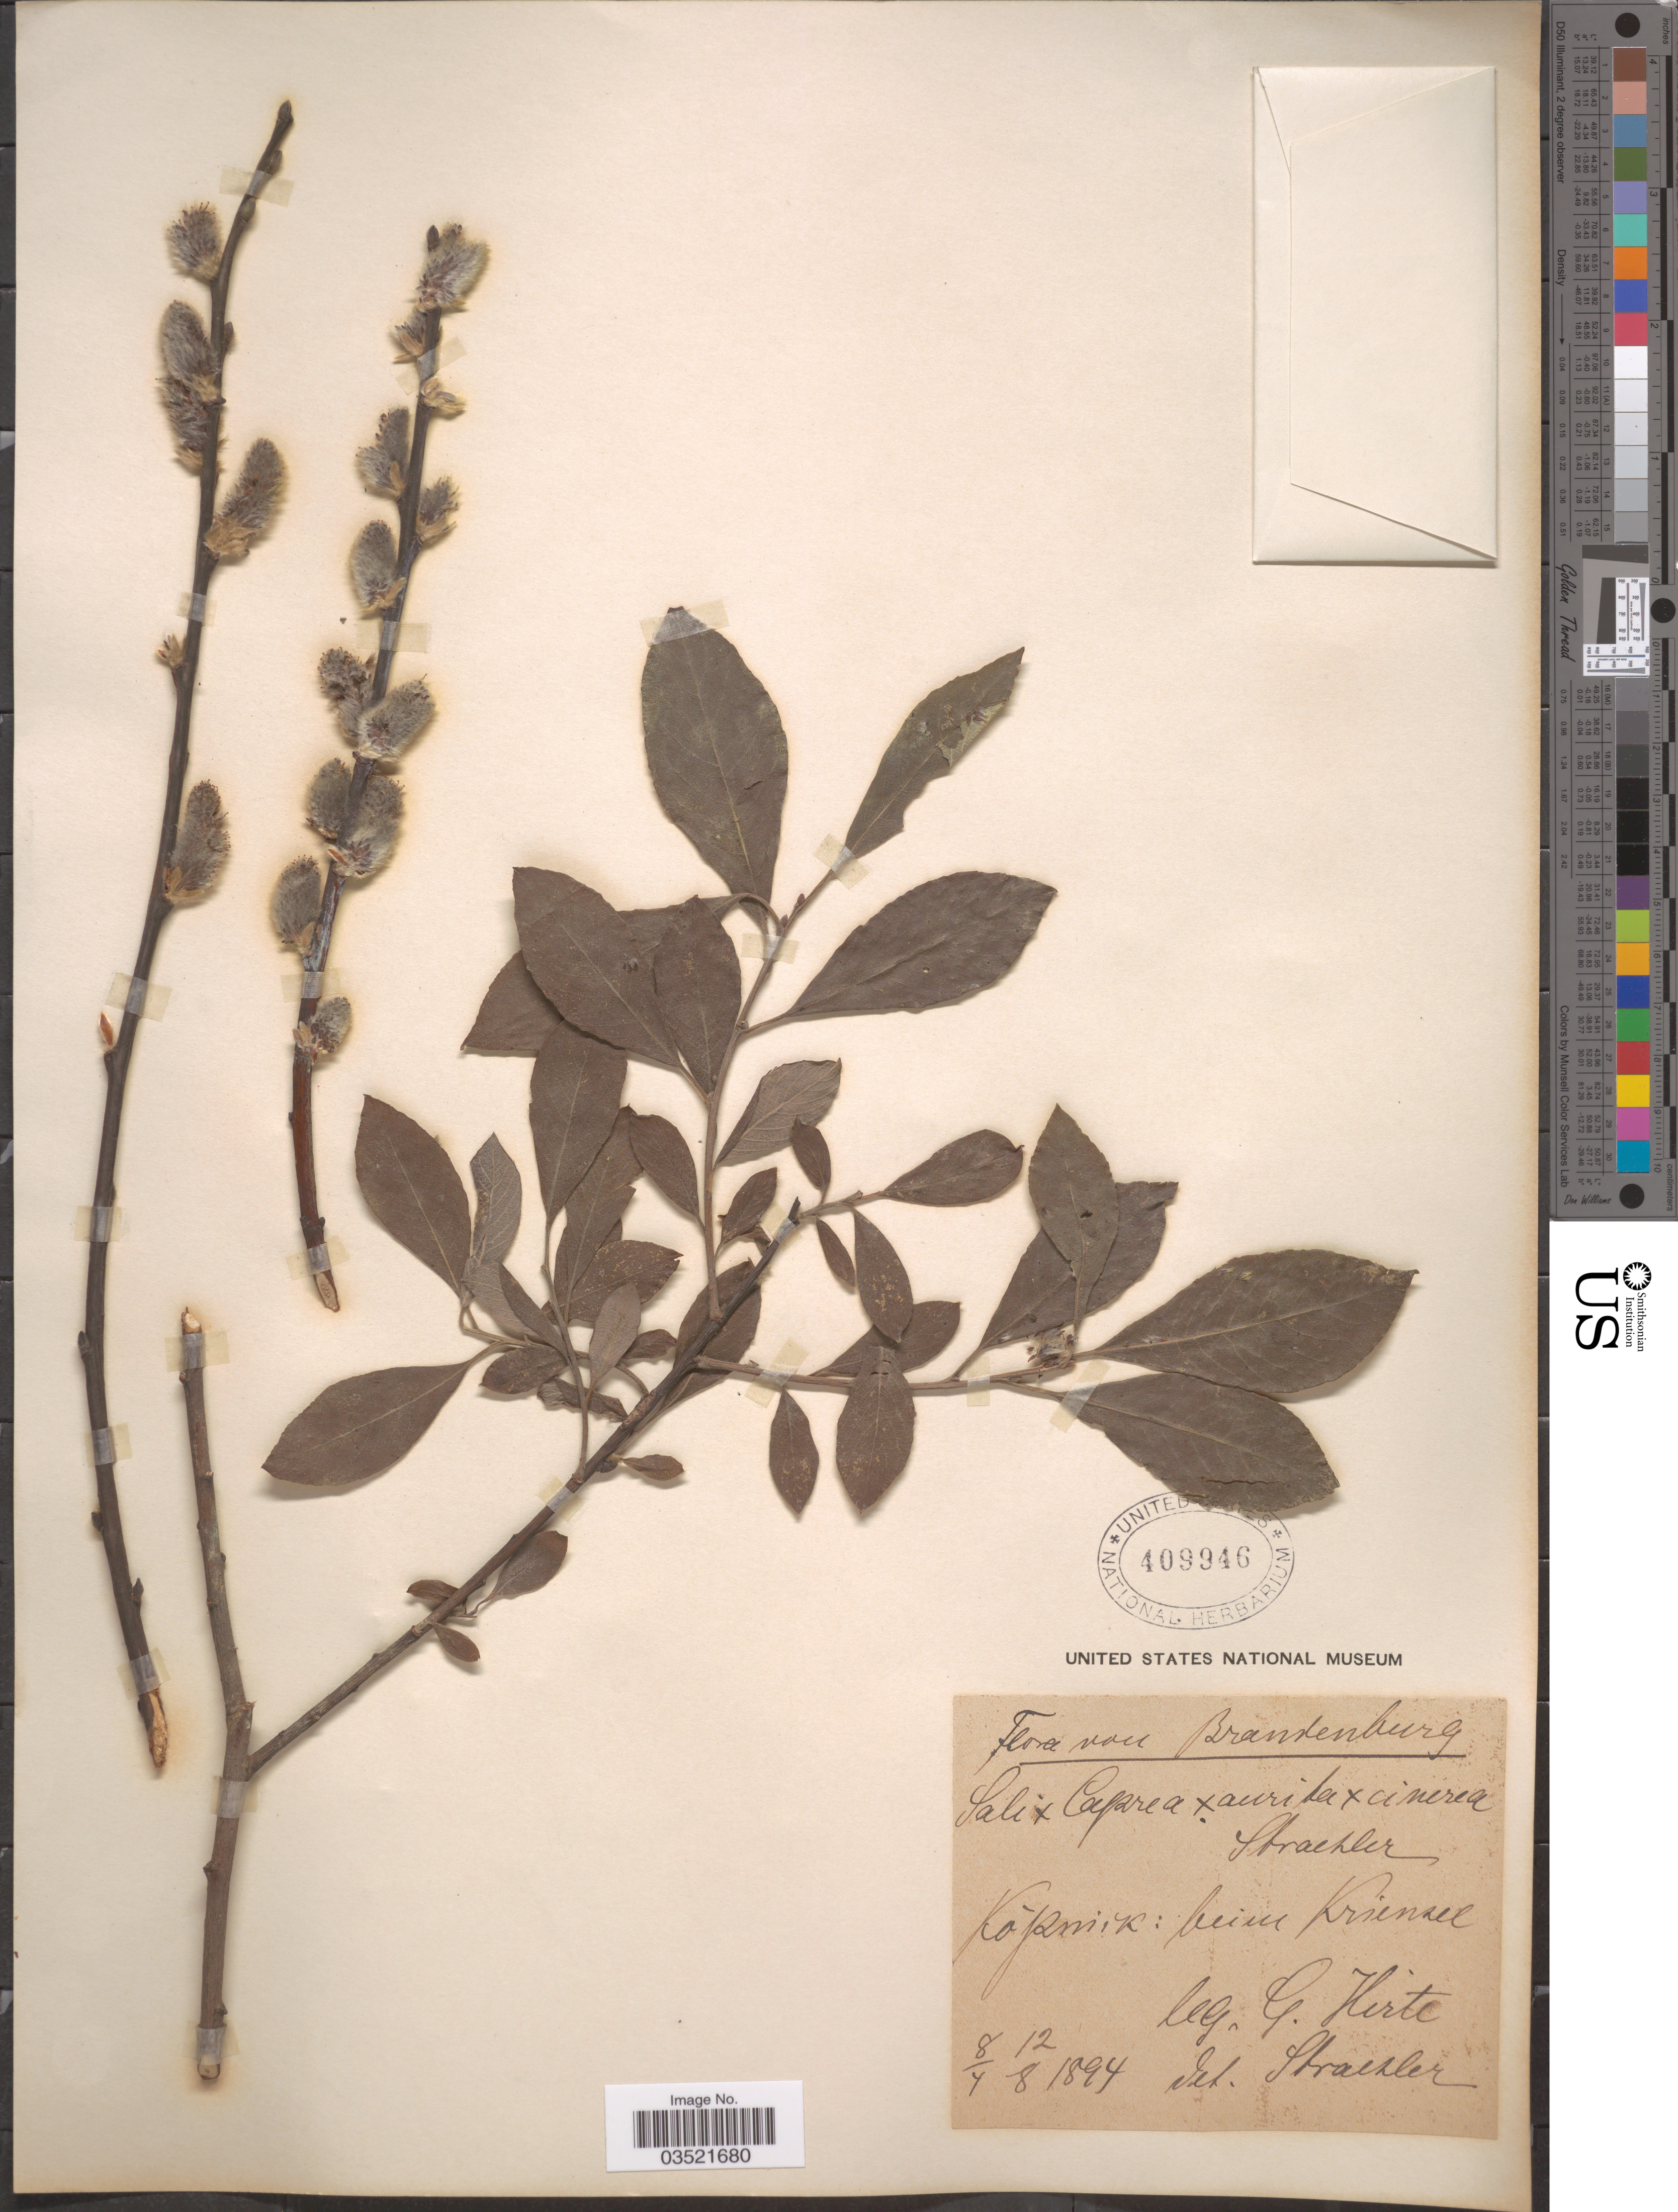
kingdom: Plantae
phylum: Tracheophyta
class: Magnoliopsida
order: Malpighiales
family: Salicaceae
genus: Salix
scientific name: Salix caprea x S. aurita L. x S. cinerea L.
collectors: G. Hirte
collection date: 1894-04-08/1894-08-12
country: Germany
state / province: Brandenburg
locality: Kopenick: beim Kriensel [interpreted].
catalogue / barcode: US 409946